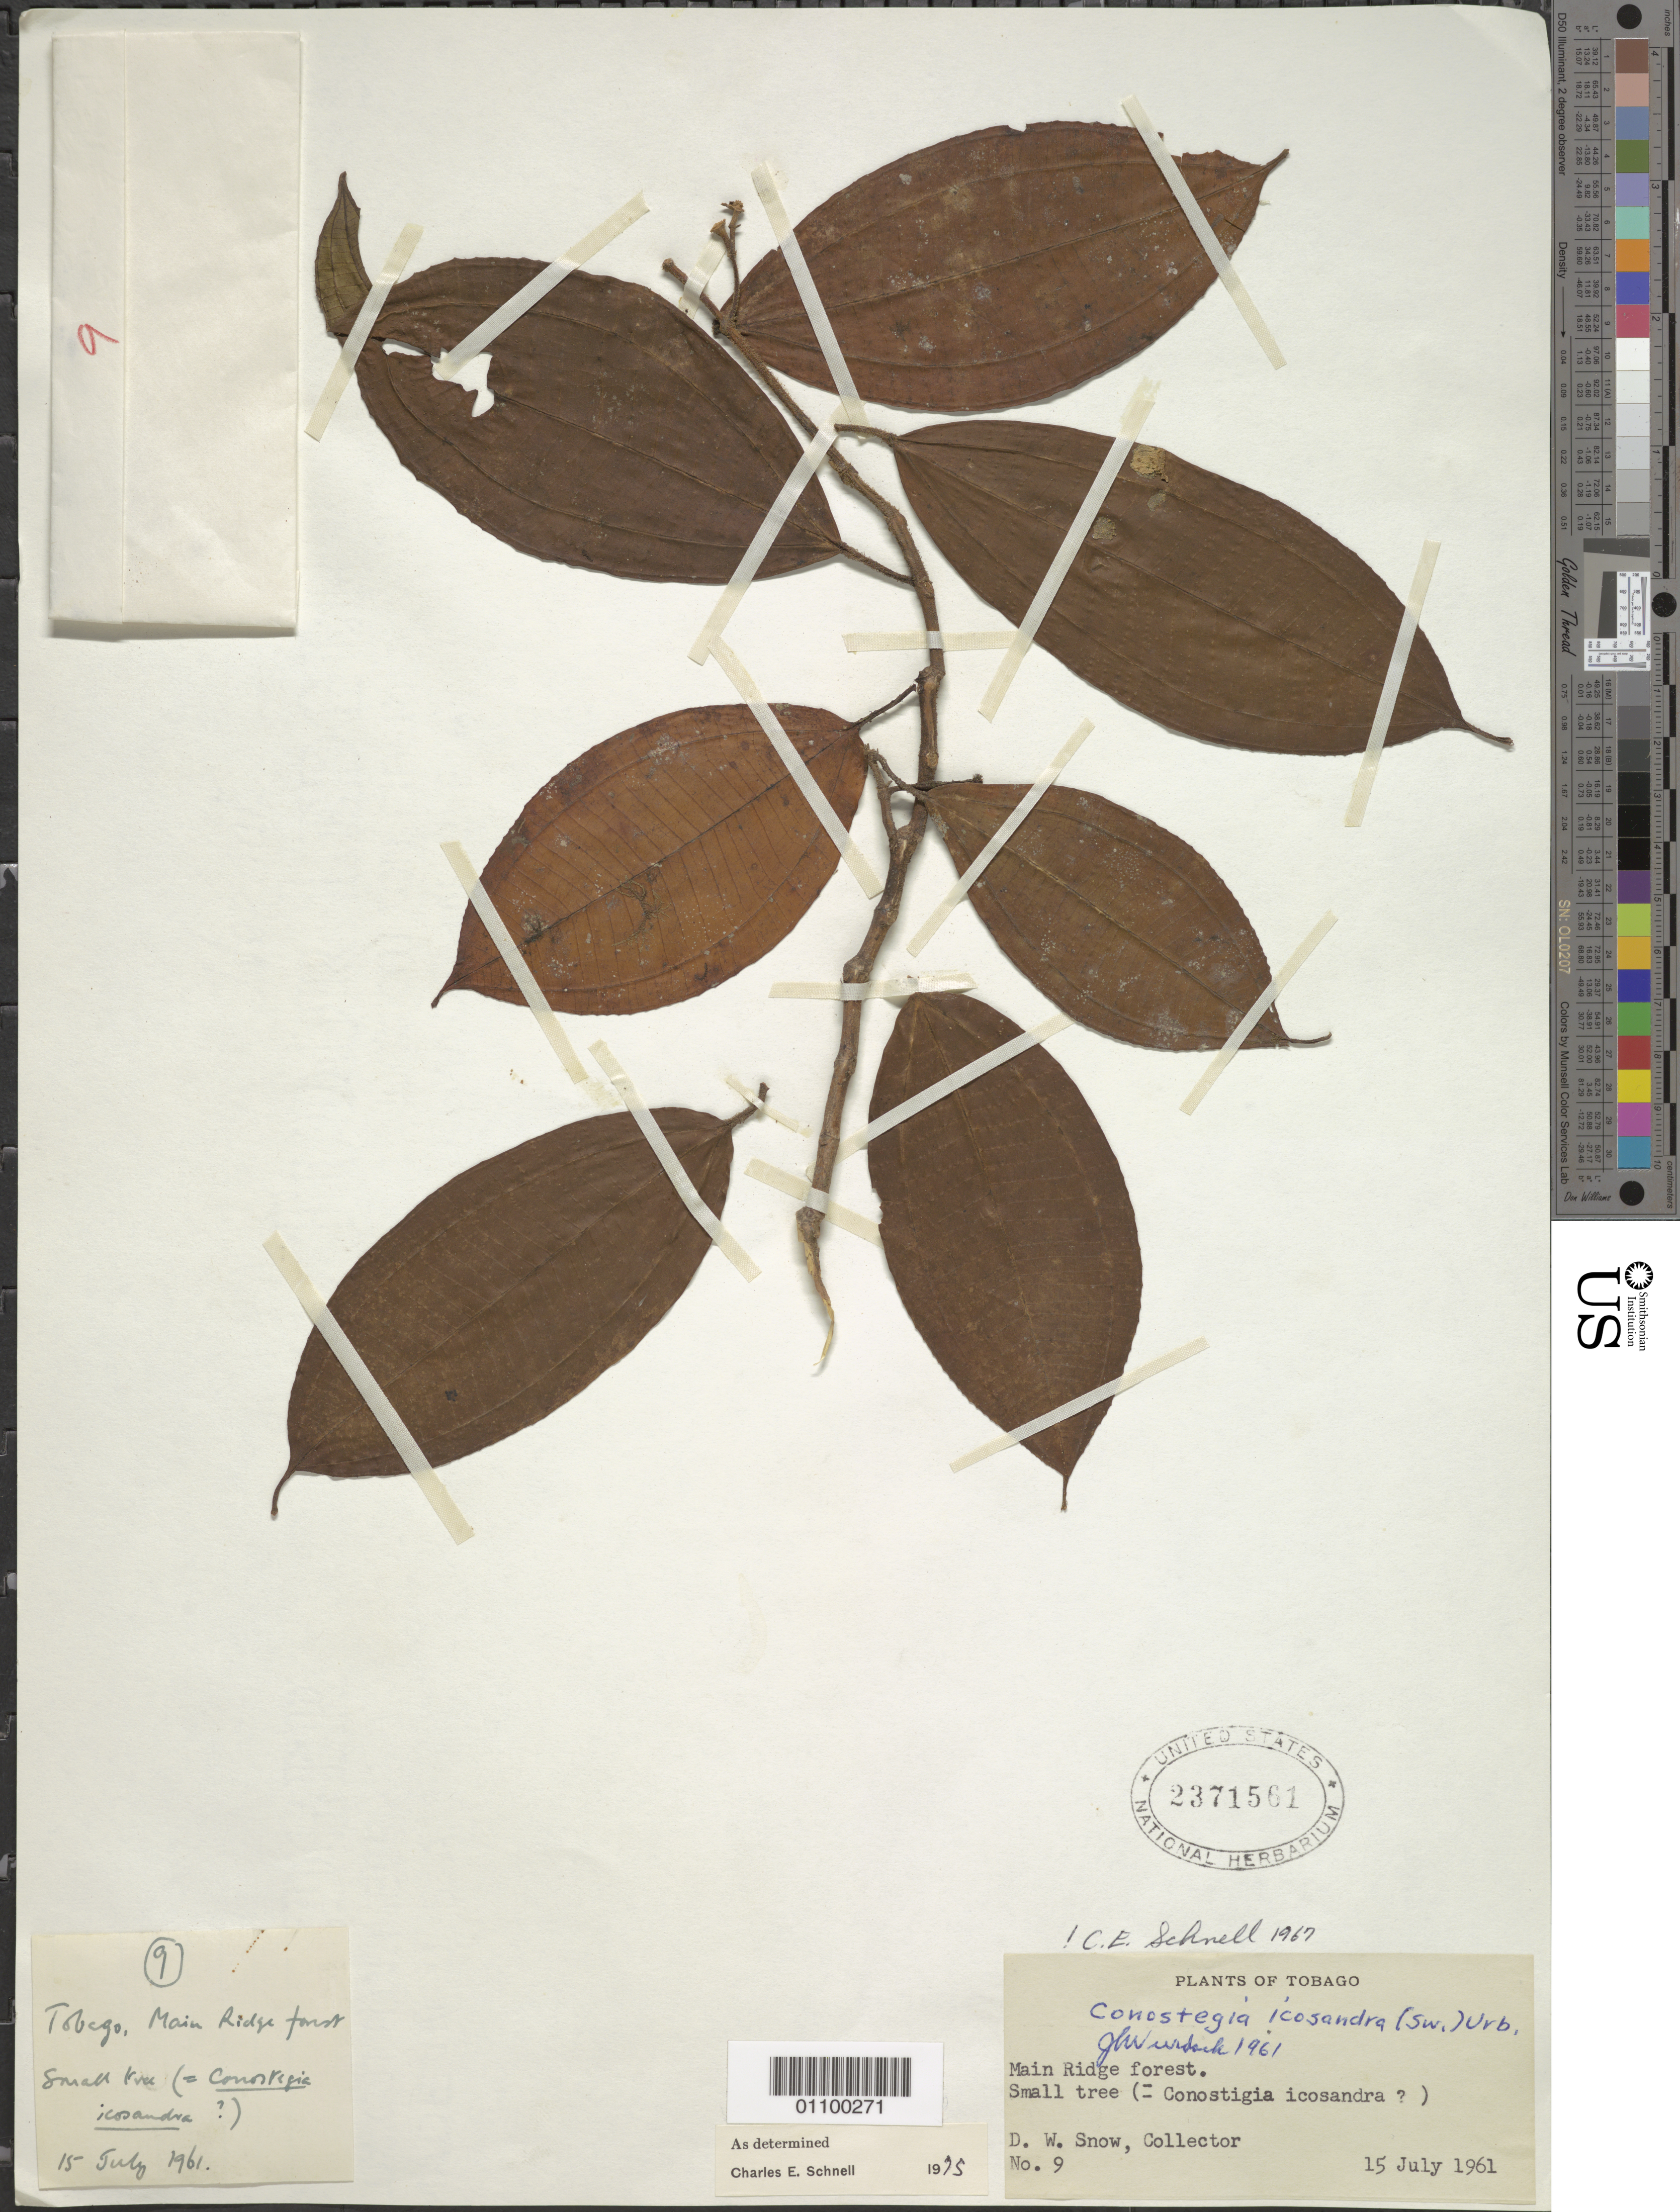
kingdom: Plantae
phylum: Tracheophyta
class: Magnoliopsida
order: Myrtales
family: Melastomataceae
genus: Conostegia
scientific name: Conostegia icosandra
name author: (Sw.) Urb.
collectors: D. Snow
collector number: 9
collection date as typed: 15 Jul 1961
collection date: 1961-07-15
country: Trinidad and Tobago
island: Tobago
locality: Main Ridge forest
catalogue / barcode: US 2371561